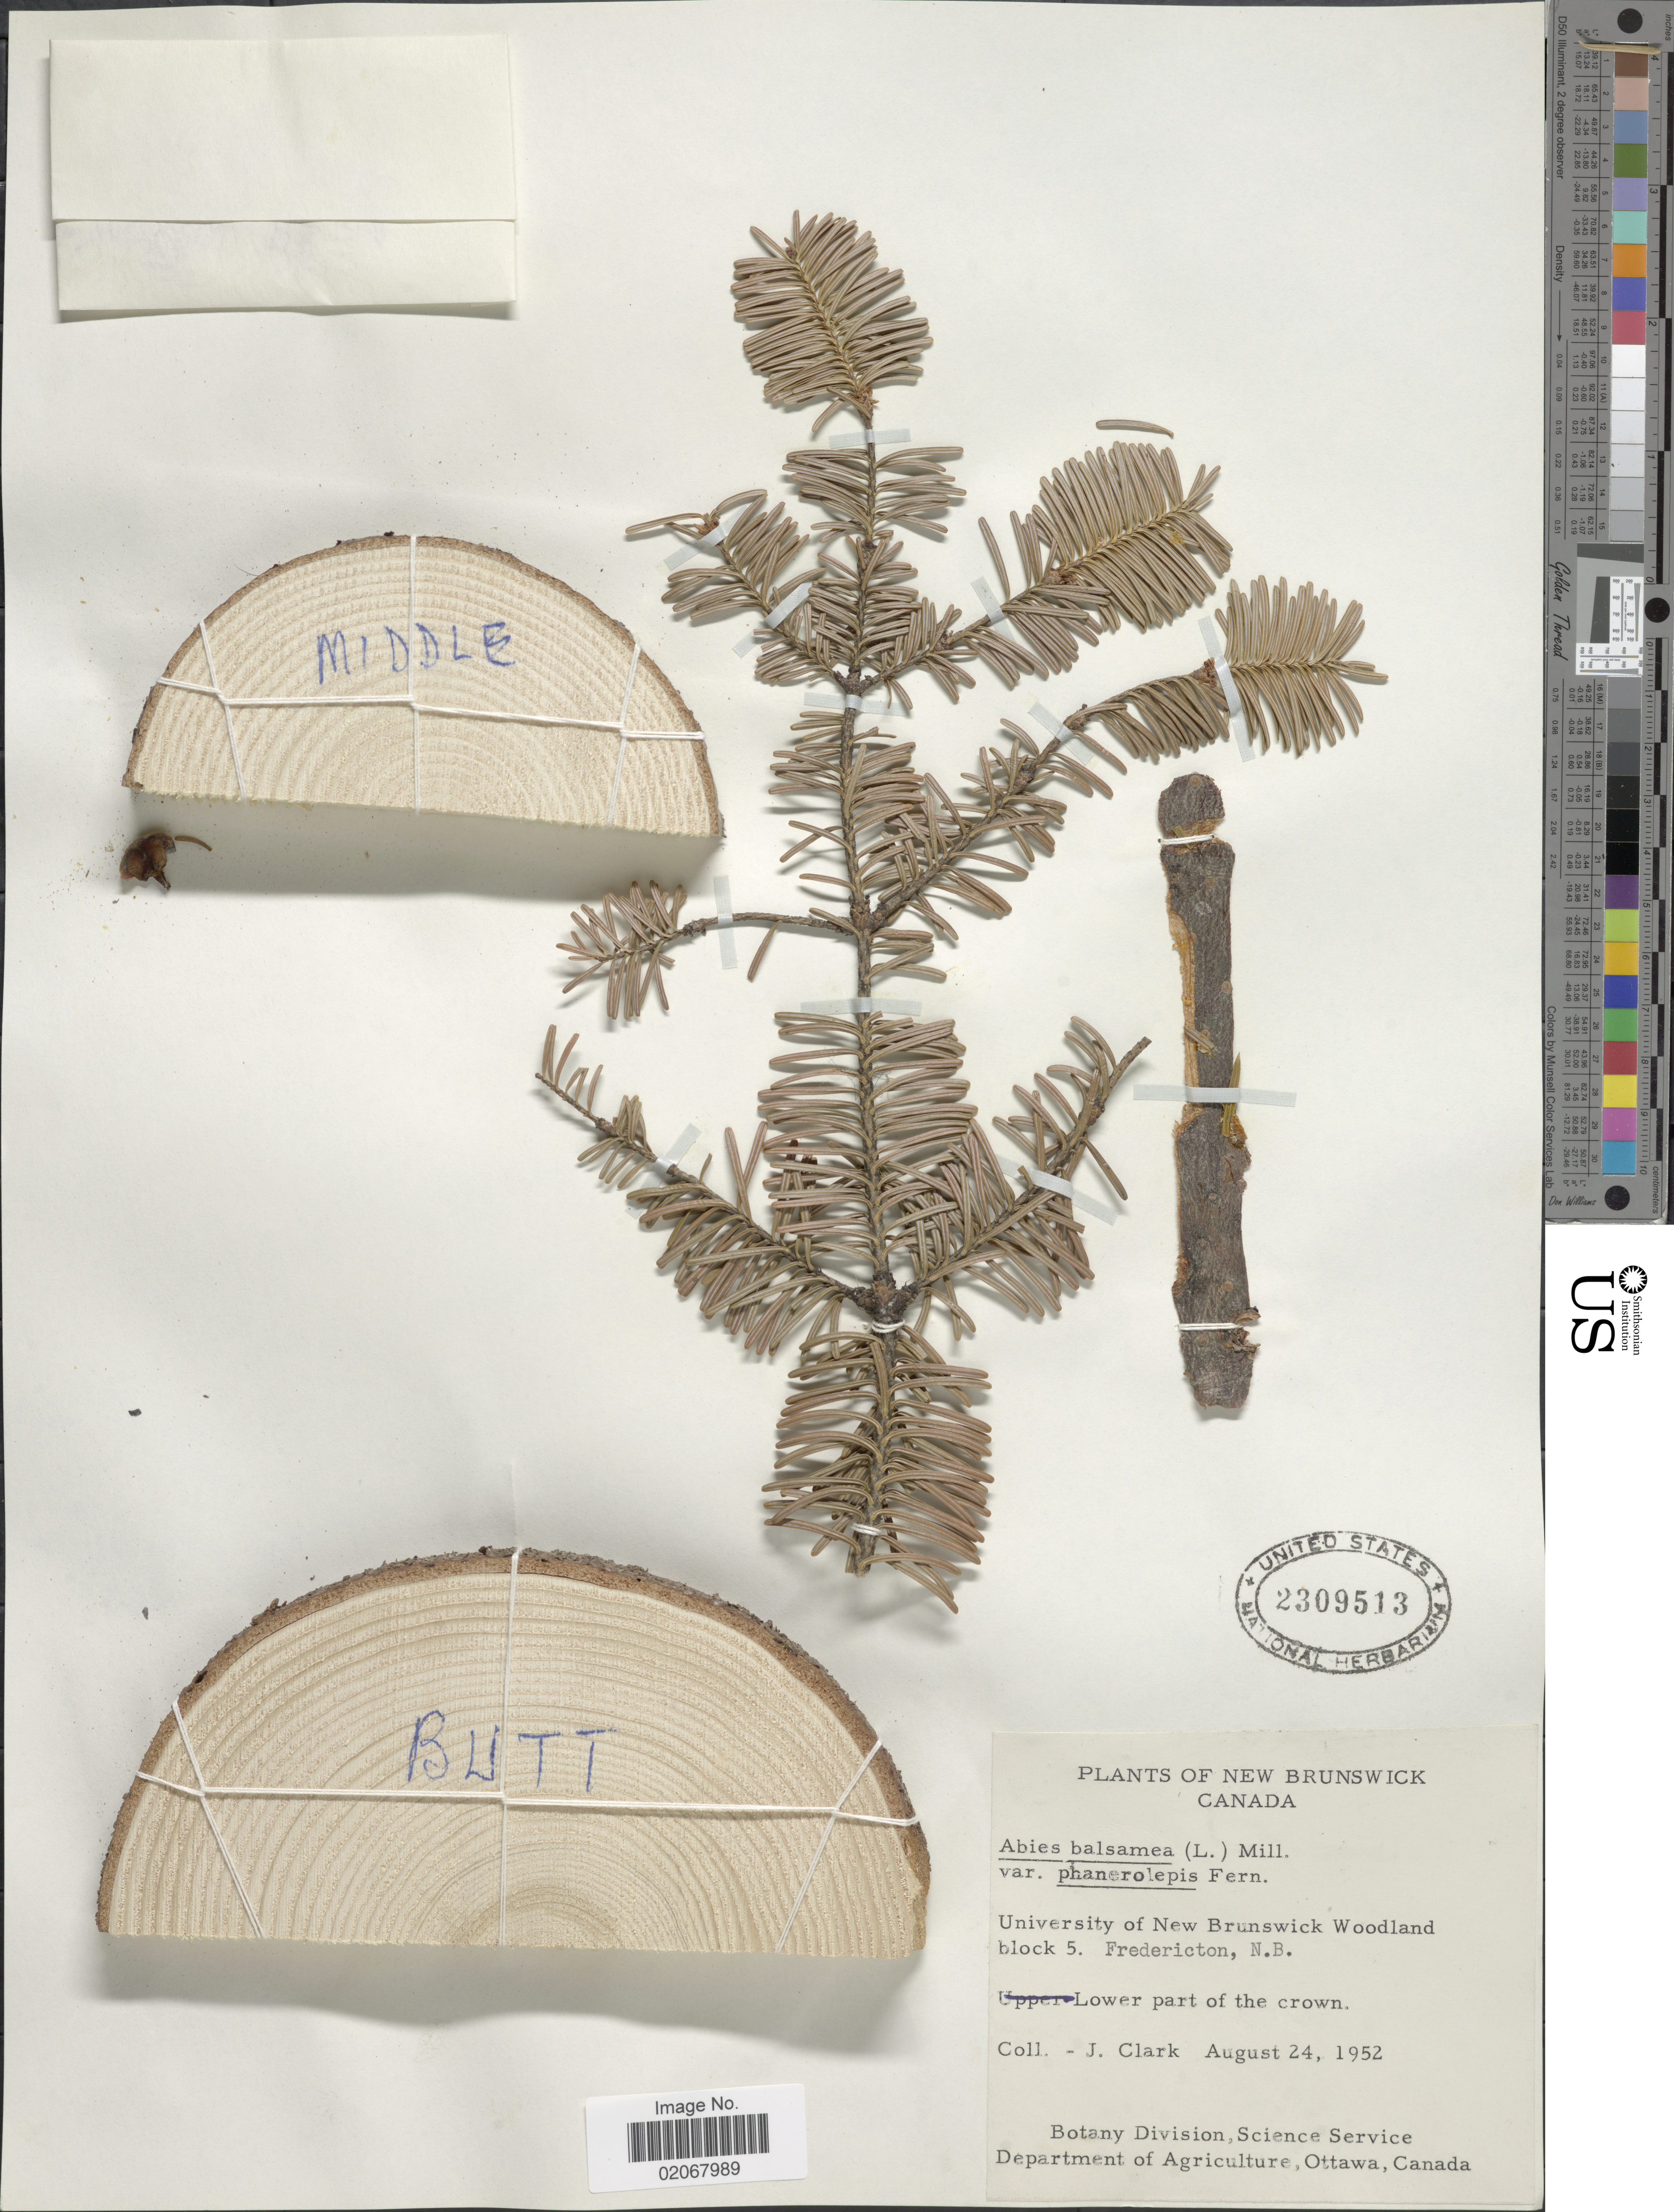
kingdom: Plantae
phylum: Tracheophyta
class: Pinopsida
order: Pinales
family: Pinaceae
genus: Abies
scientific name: Abies phanerolepis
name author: (Fernald) T.S. Liu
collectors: J. L. Clark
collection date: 1952-08-24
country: Canada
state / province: New Brunswick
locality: University of New Brunswick Woodland block 5. Fredericton, N. B. Lower part of the crown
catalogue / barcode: US 2309513